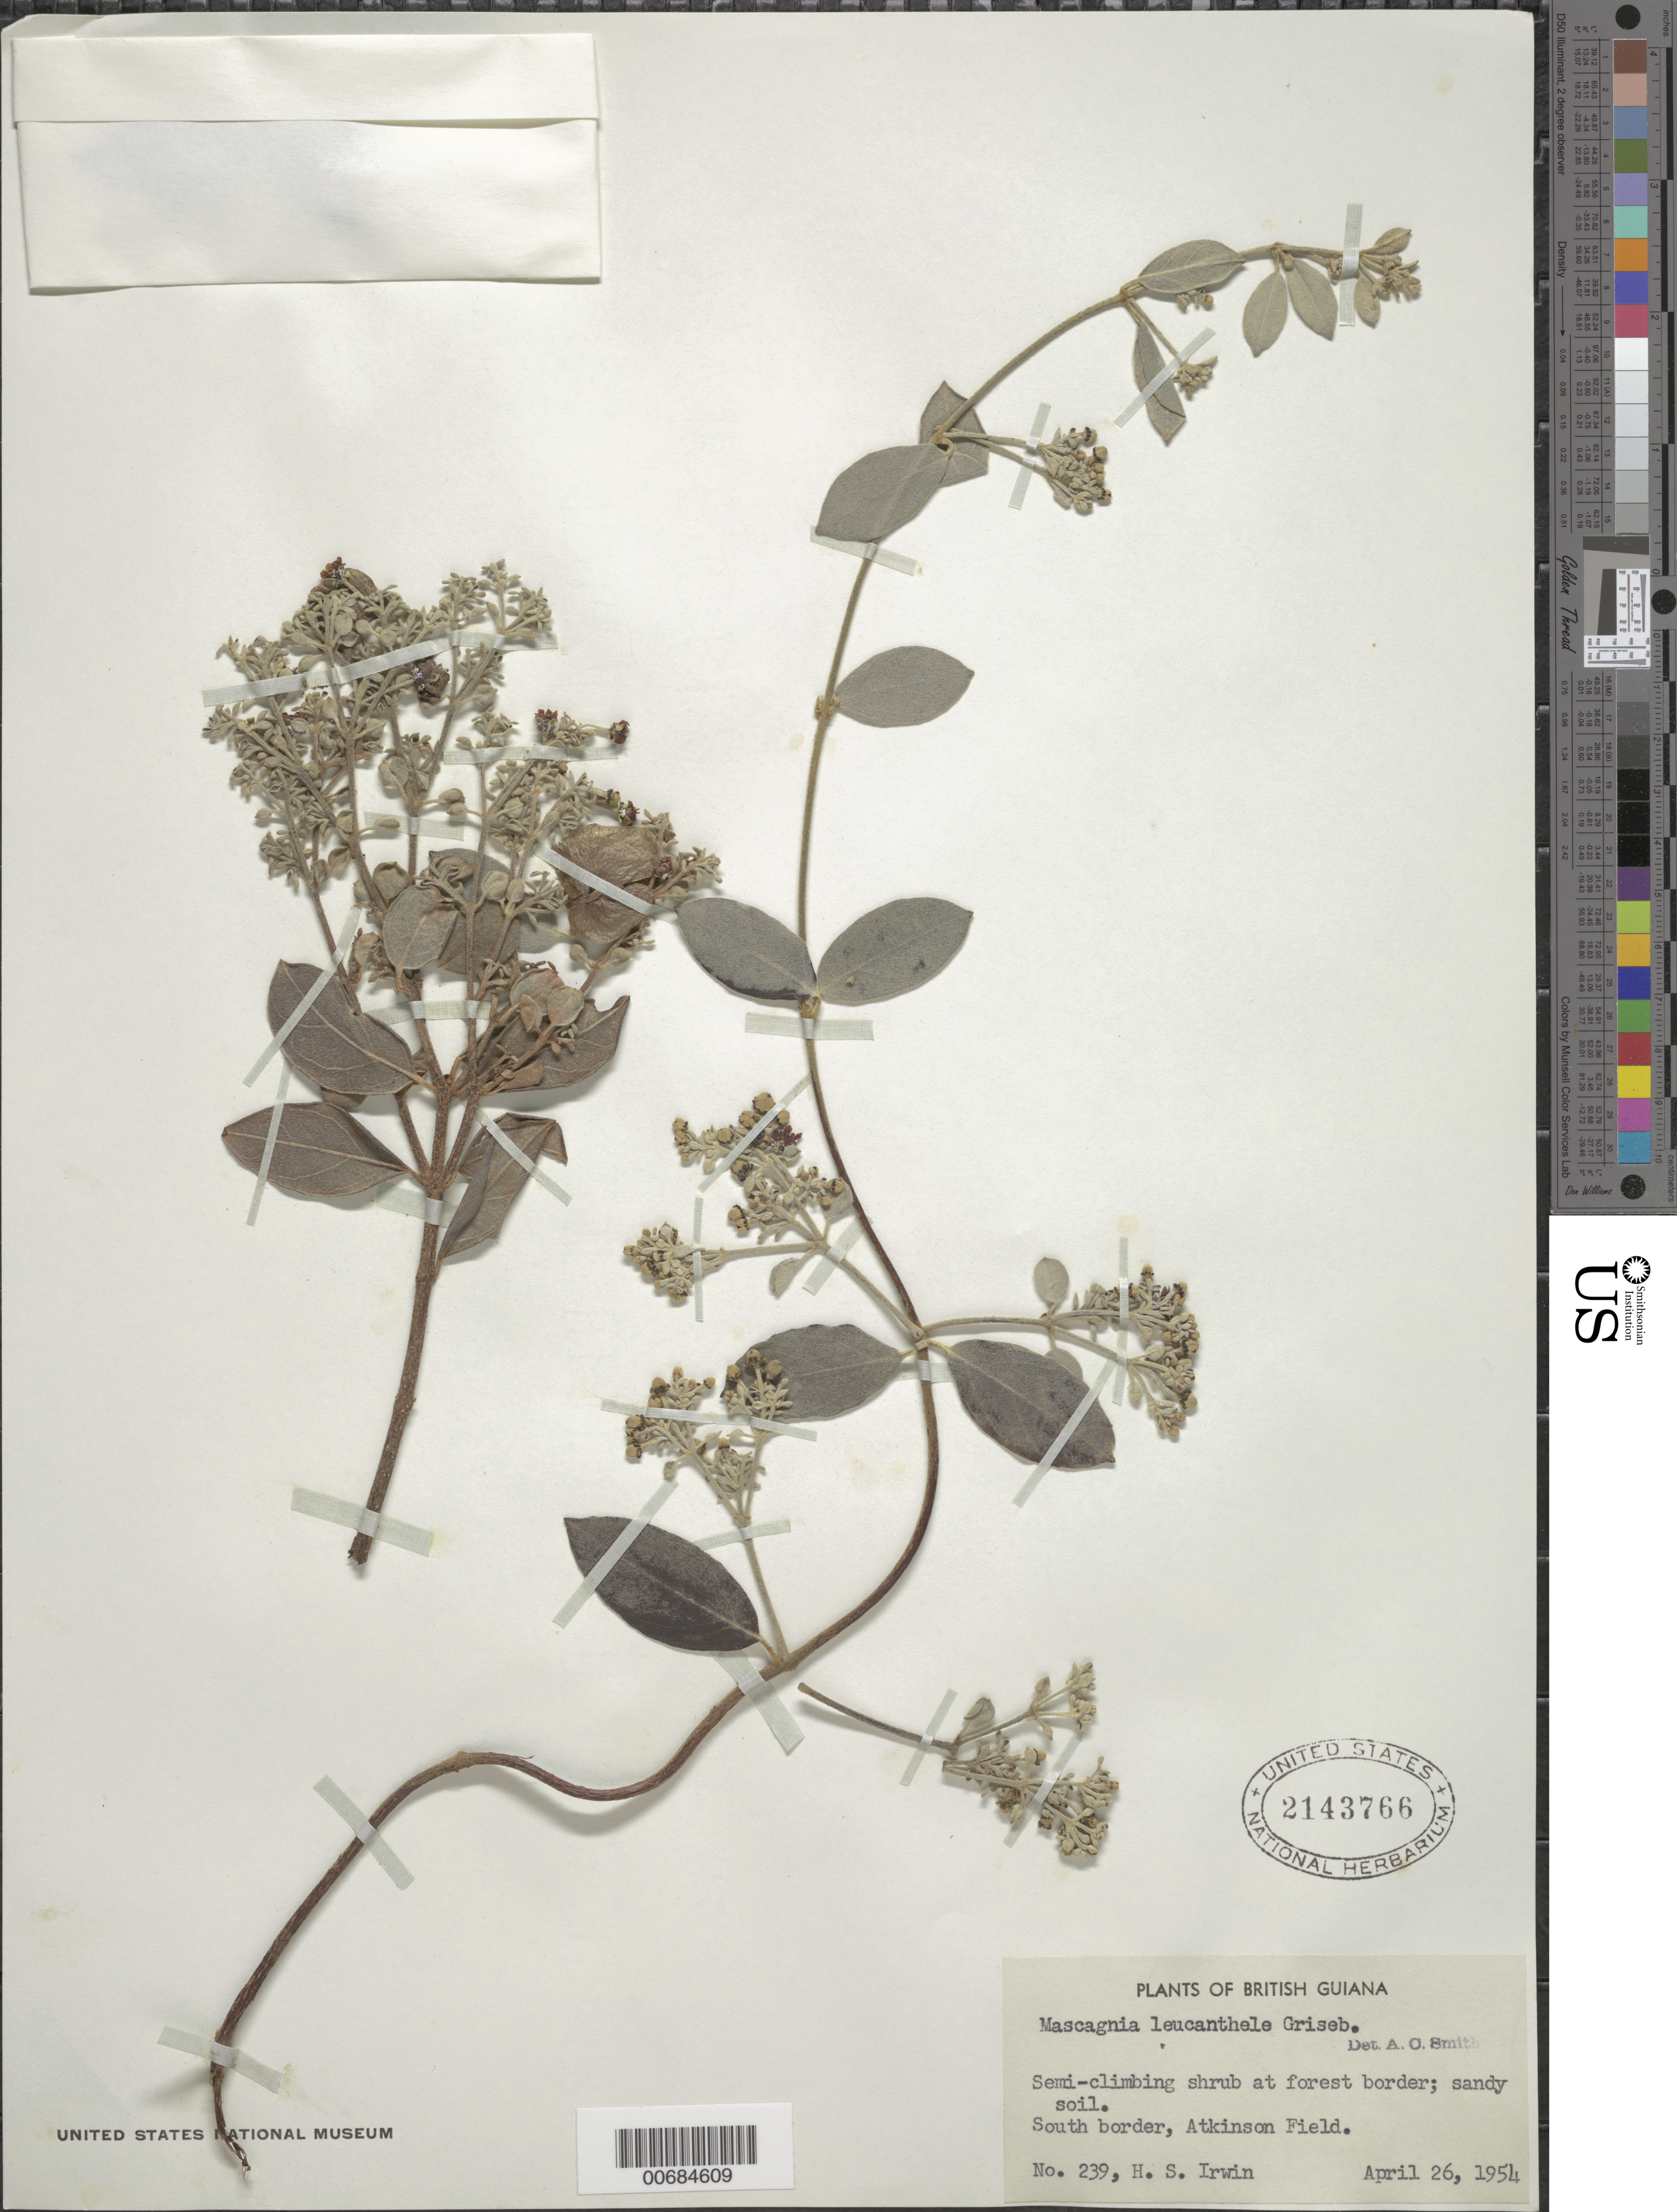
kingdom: Plantae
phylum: Tracheophyta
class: Magnoliopsida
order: Malpighiales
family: Malpighiaceae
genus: Mascagnia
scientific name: Mascagnia leucanthele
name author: Griseb.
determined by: Smith, A. O.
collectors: H. Irwin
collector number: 239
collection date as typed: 26-Apr-54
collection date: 1954-04-26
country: Guyana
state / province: Demerara-Mahaica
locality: Atkinson Field, S border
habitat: Forest border, sandy soil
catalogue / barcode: US 2143766